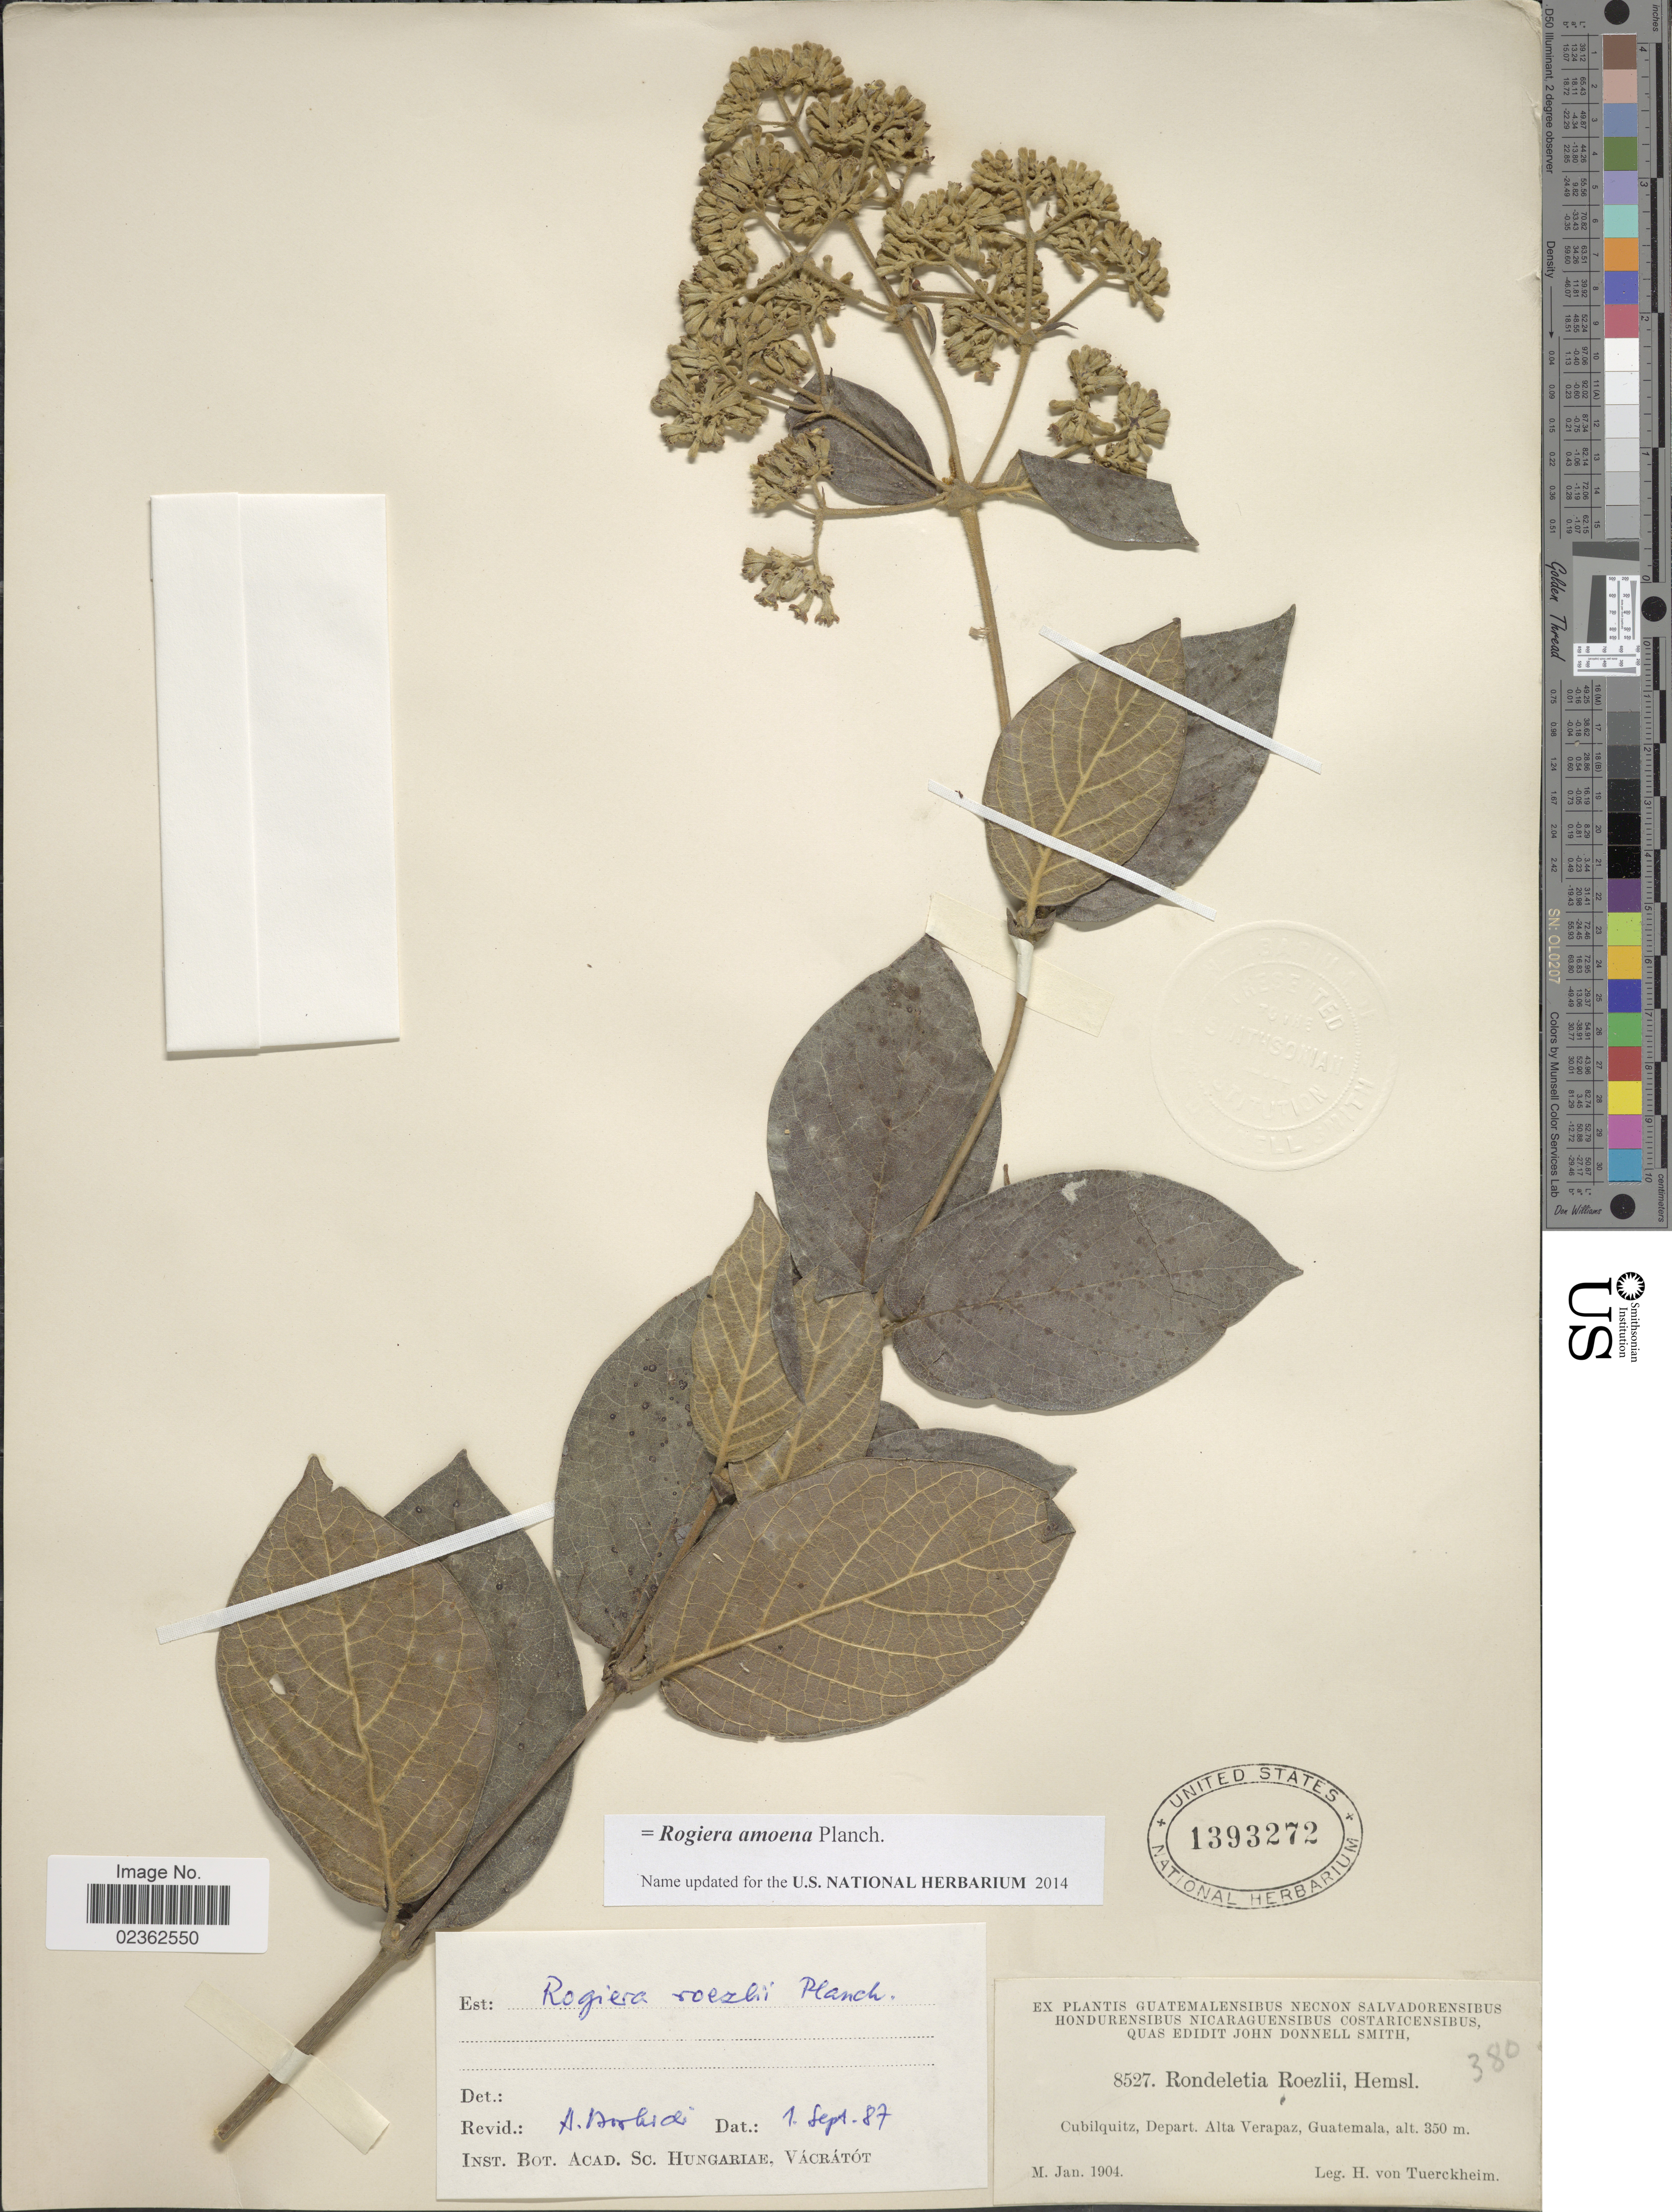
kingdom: Plantae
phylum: Tracheophyta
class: Magnoliopsida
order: Gentianales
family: Rubiaceae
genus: Rogiera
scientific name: Rogiera amoena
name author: Planch.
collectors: H. von Tuerckheim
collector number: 8527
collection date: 1904-01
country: Guatemala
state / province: Alta Verapaz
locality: Cubilquitz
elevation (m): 350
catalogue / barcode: US 1393272